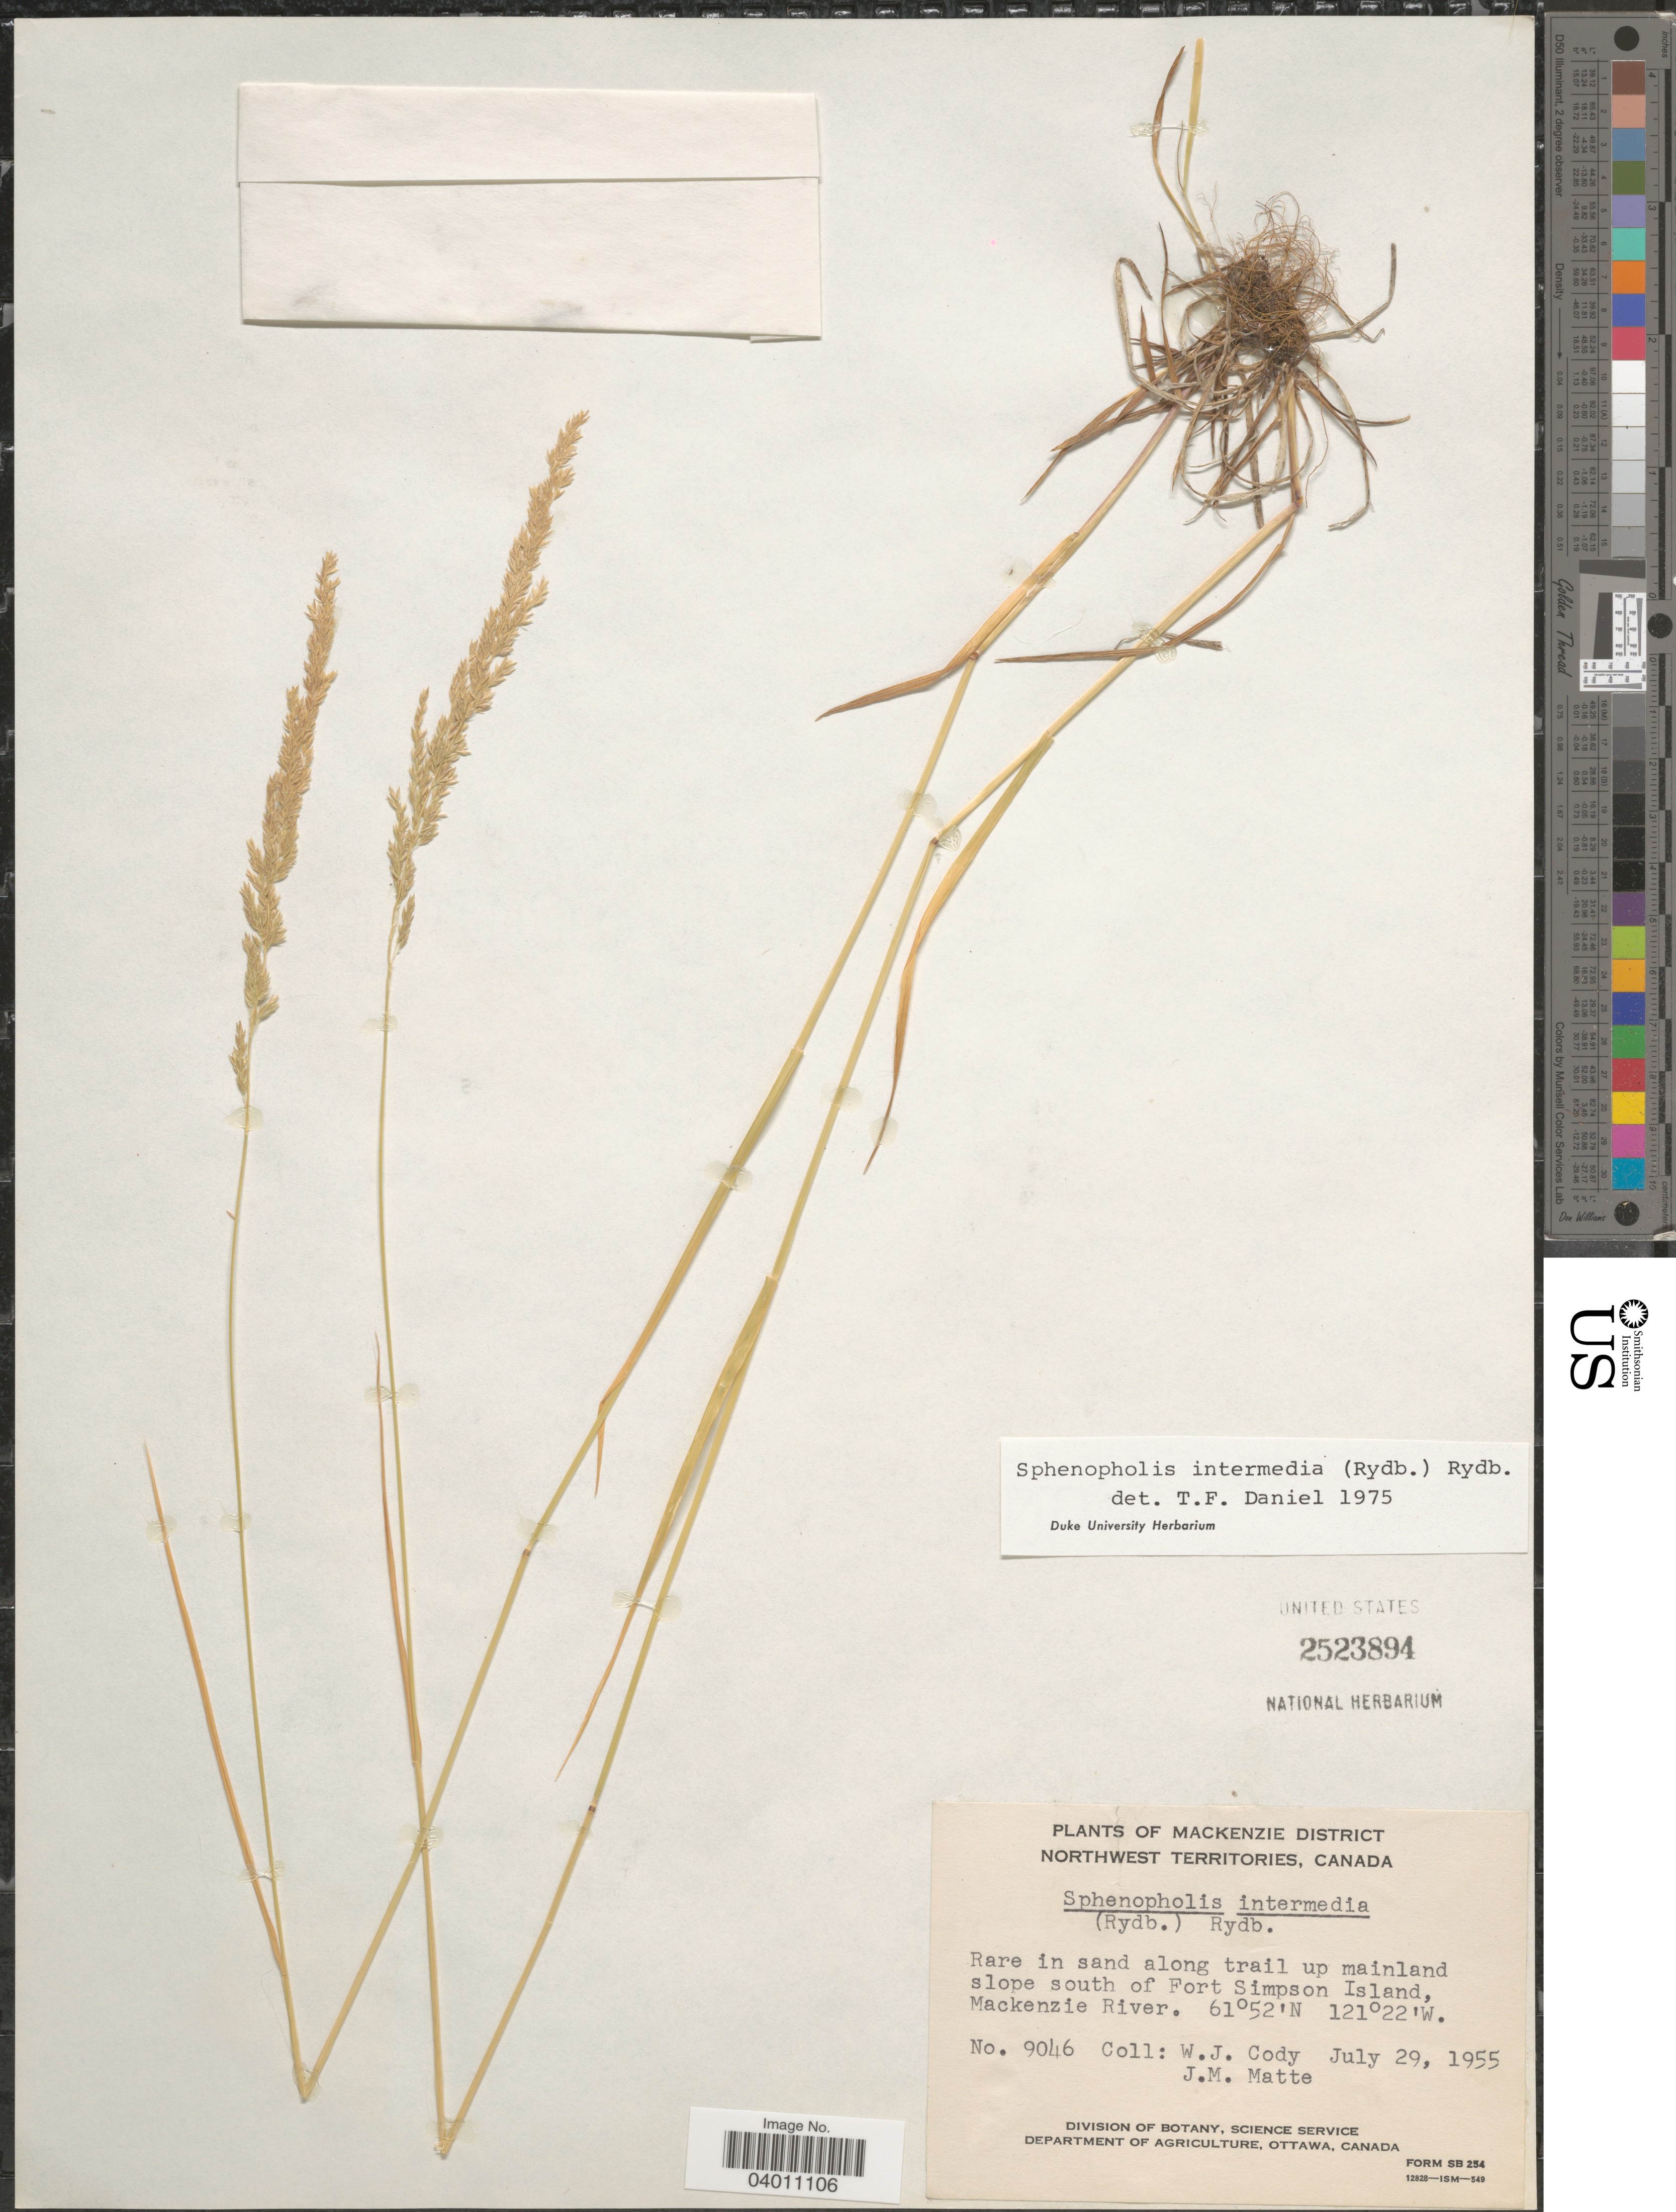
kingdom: Plantae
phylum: Tracheophyta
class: Liliopsida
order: Poales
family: Poaceae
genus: Sphenopholis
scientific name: Sphenopholis intermedia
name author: (Rydb.) Rydb.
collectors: W. Cody & J. Matte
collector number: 9046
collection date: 1955-07-29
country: Canada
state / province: Northwest Territories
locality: Mackenzie District. Along trail up mainland slopes south of Fort Simpson Island, Mackenzie River.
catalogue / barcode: US 2523894